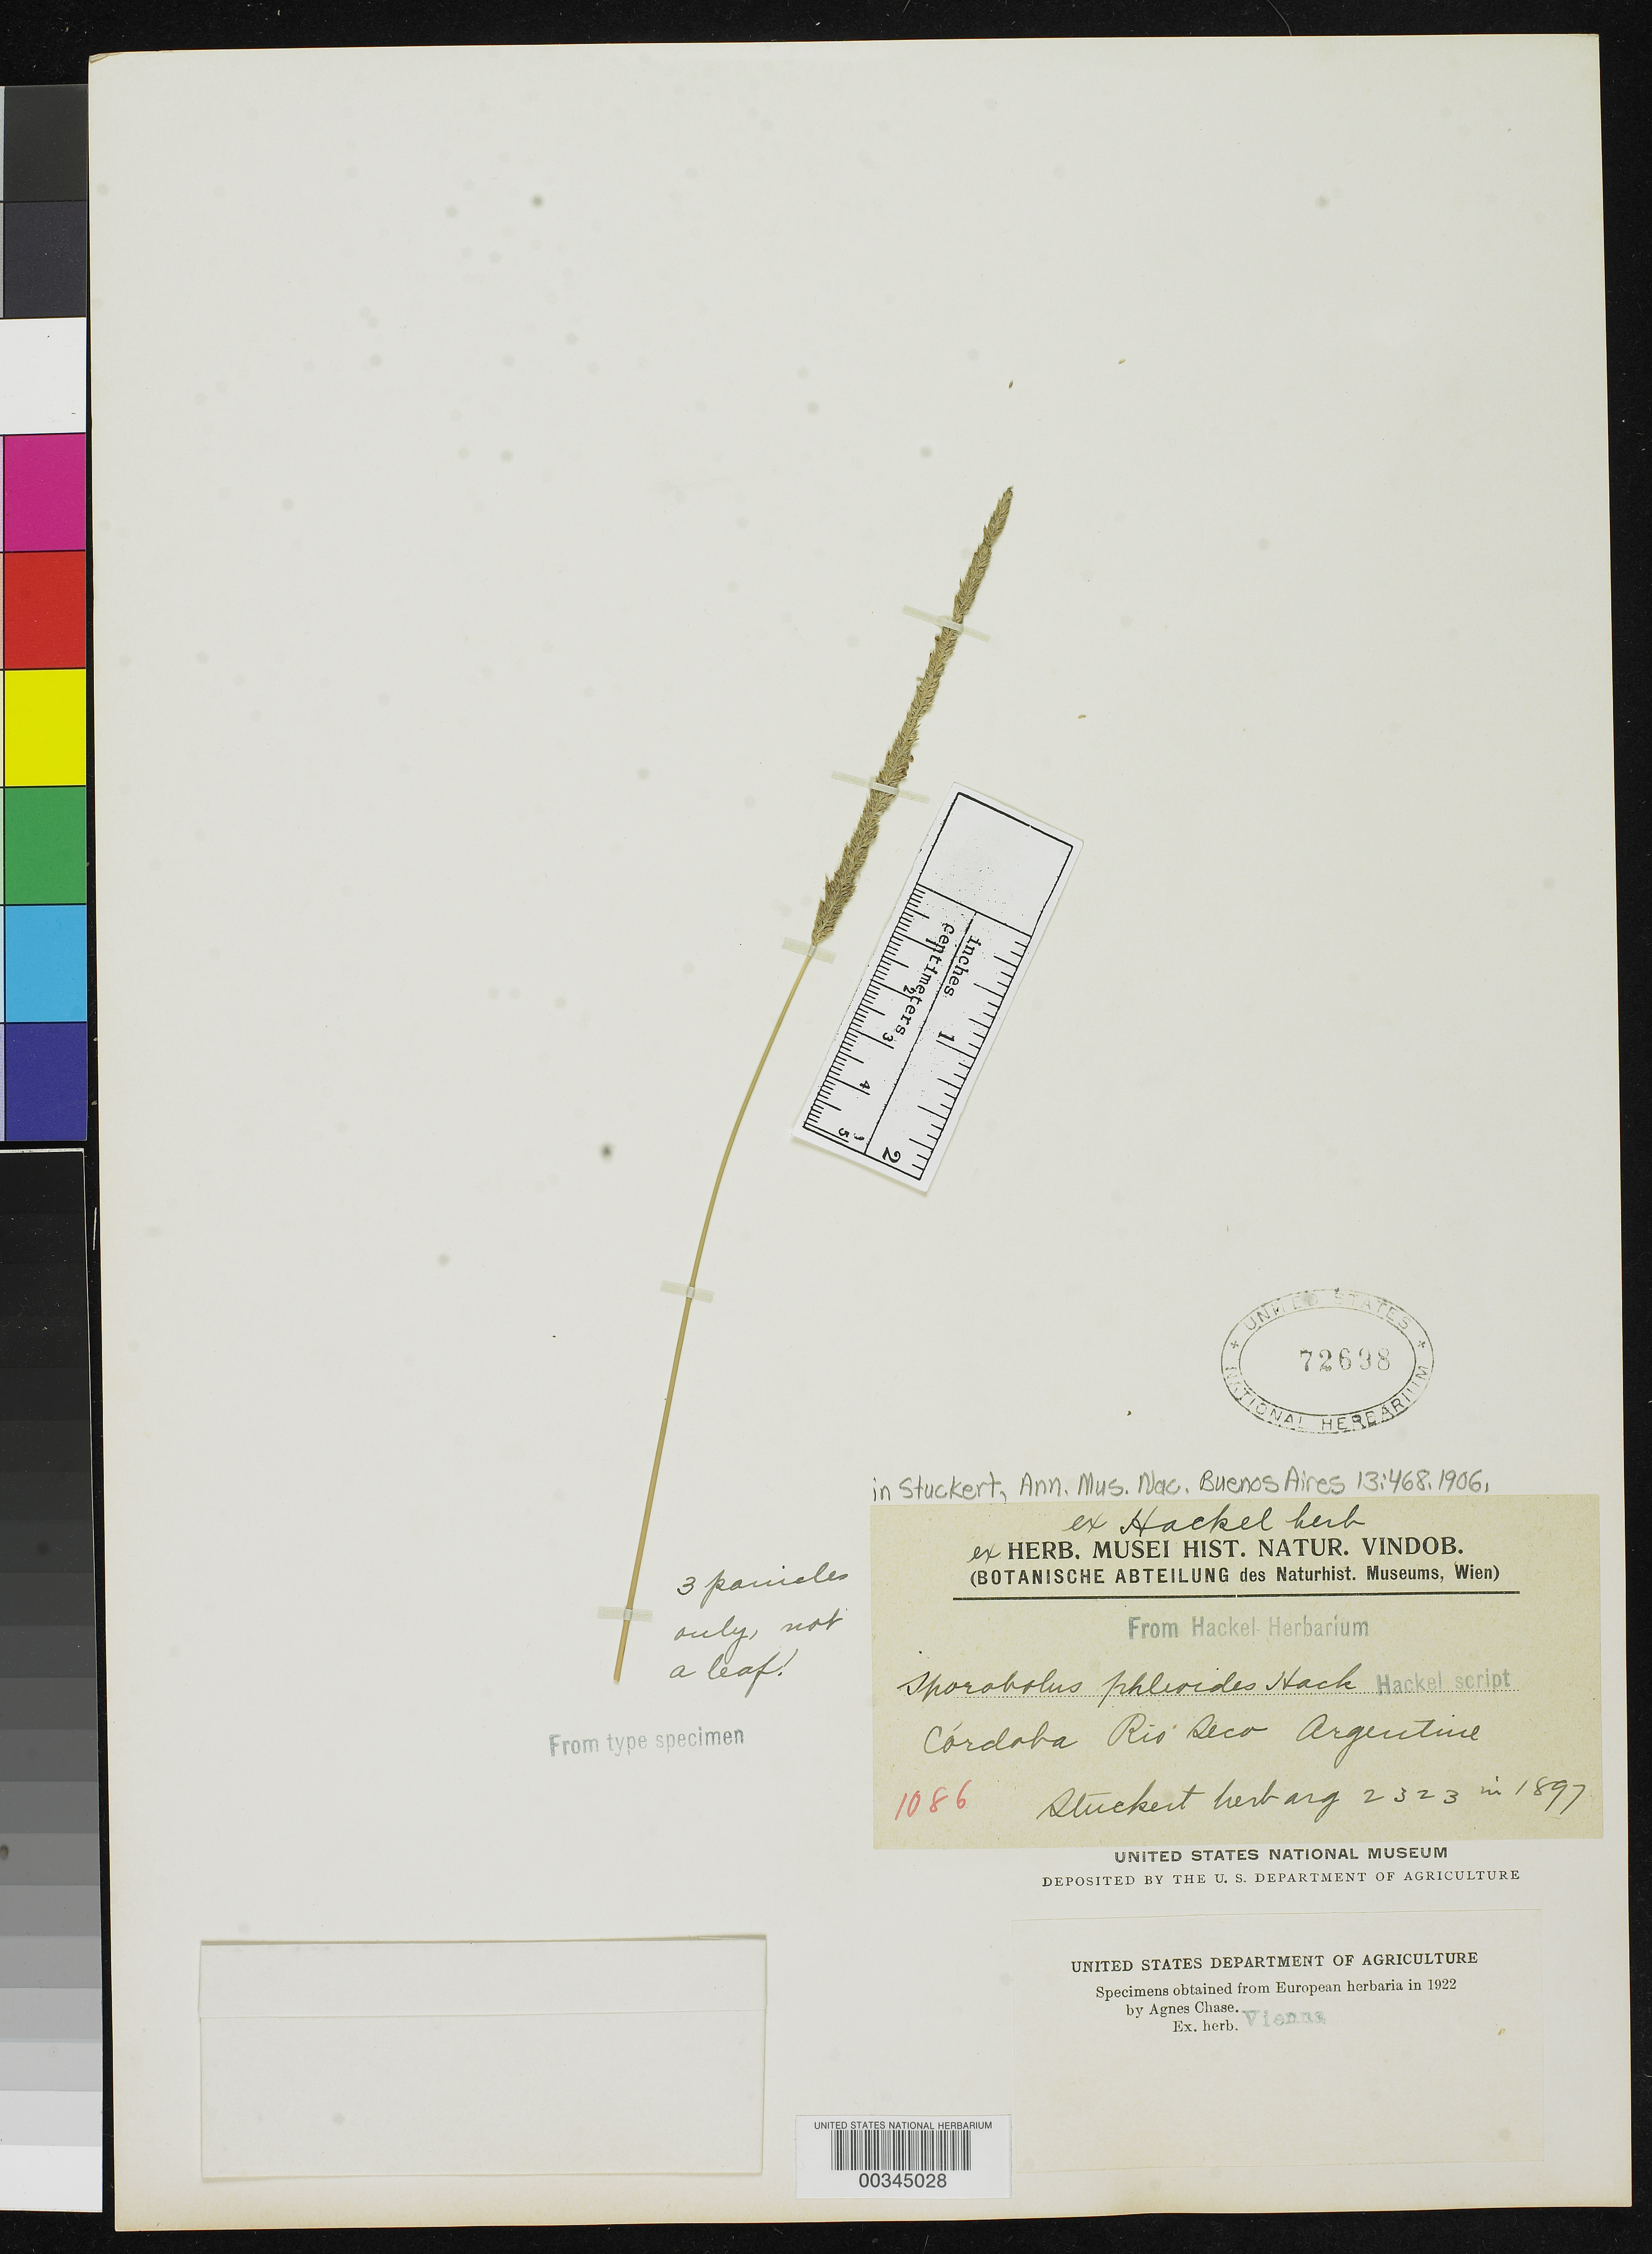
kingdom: Plantae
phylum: Tracheophyta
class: Liliopsida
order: Poales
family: Poaceae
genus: Sporobolus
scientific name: Sporobolus phleoides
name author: Hack. in Stuck.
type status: Type Fragment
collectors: T. Stuckert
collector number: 2323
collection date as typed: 1897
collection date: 1897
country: Argentina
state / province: Córdoba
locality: Rio Seco.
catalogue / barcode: US 72698